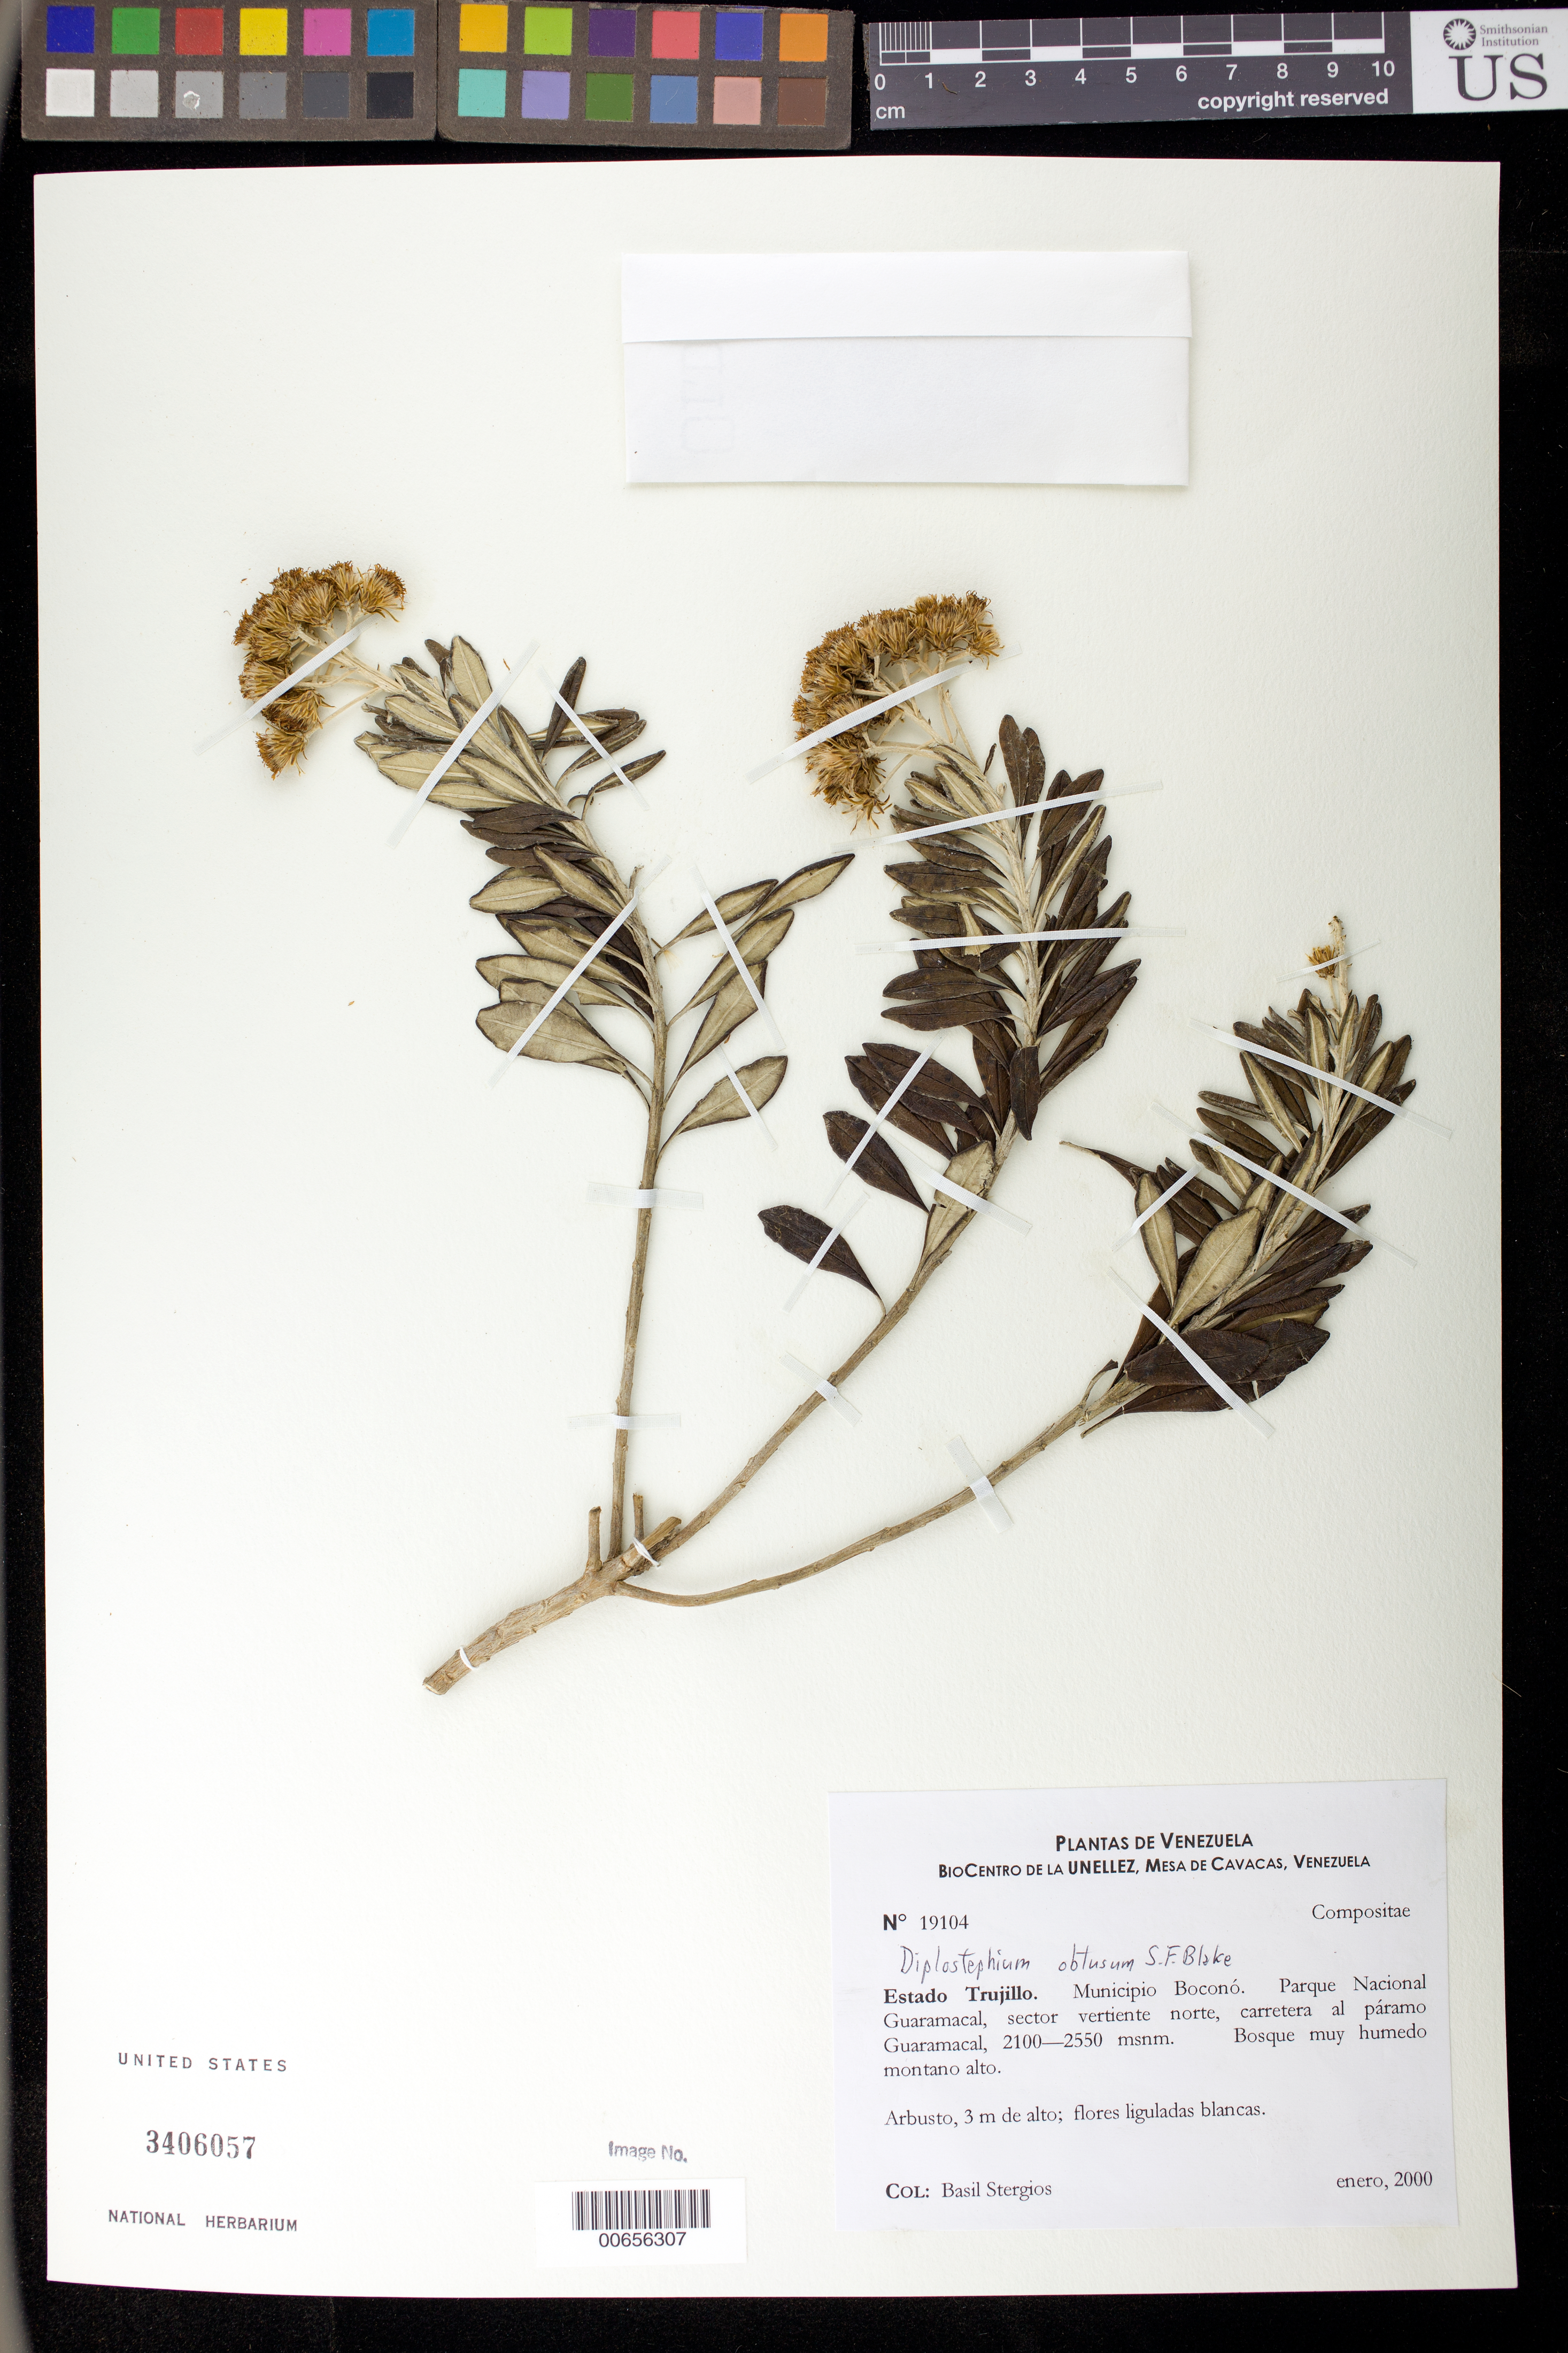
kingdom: Plantae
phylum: Tracheophyta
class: Magnoliopsida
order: Asterales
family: Asteraceae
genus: Diplostephium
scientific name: Diplostephium obtusum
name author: S.F. Blake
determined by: Robinson, Harold E., (US)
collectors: B. G. Stergios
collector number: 19104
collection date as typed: Jan 2000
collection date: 2000-01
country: Venezuela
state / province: Trujillo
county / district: Boconó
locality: Parque Nacional Guaramacal, vertiente N, carretera al páramo Guaramacal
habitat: Bosque muy húmedo montano alto.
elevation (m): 2100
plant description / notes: MY, PORT, US, VEN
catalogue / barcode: US 3406057